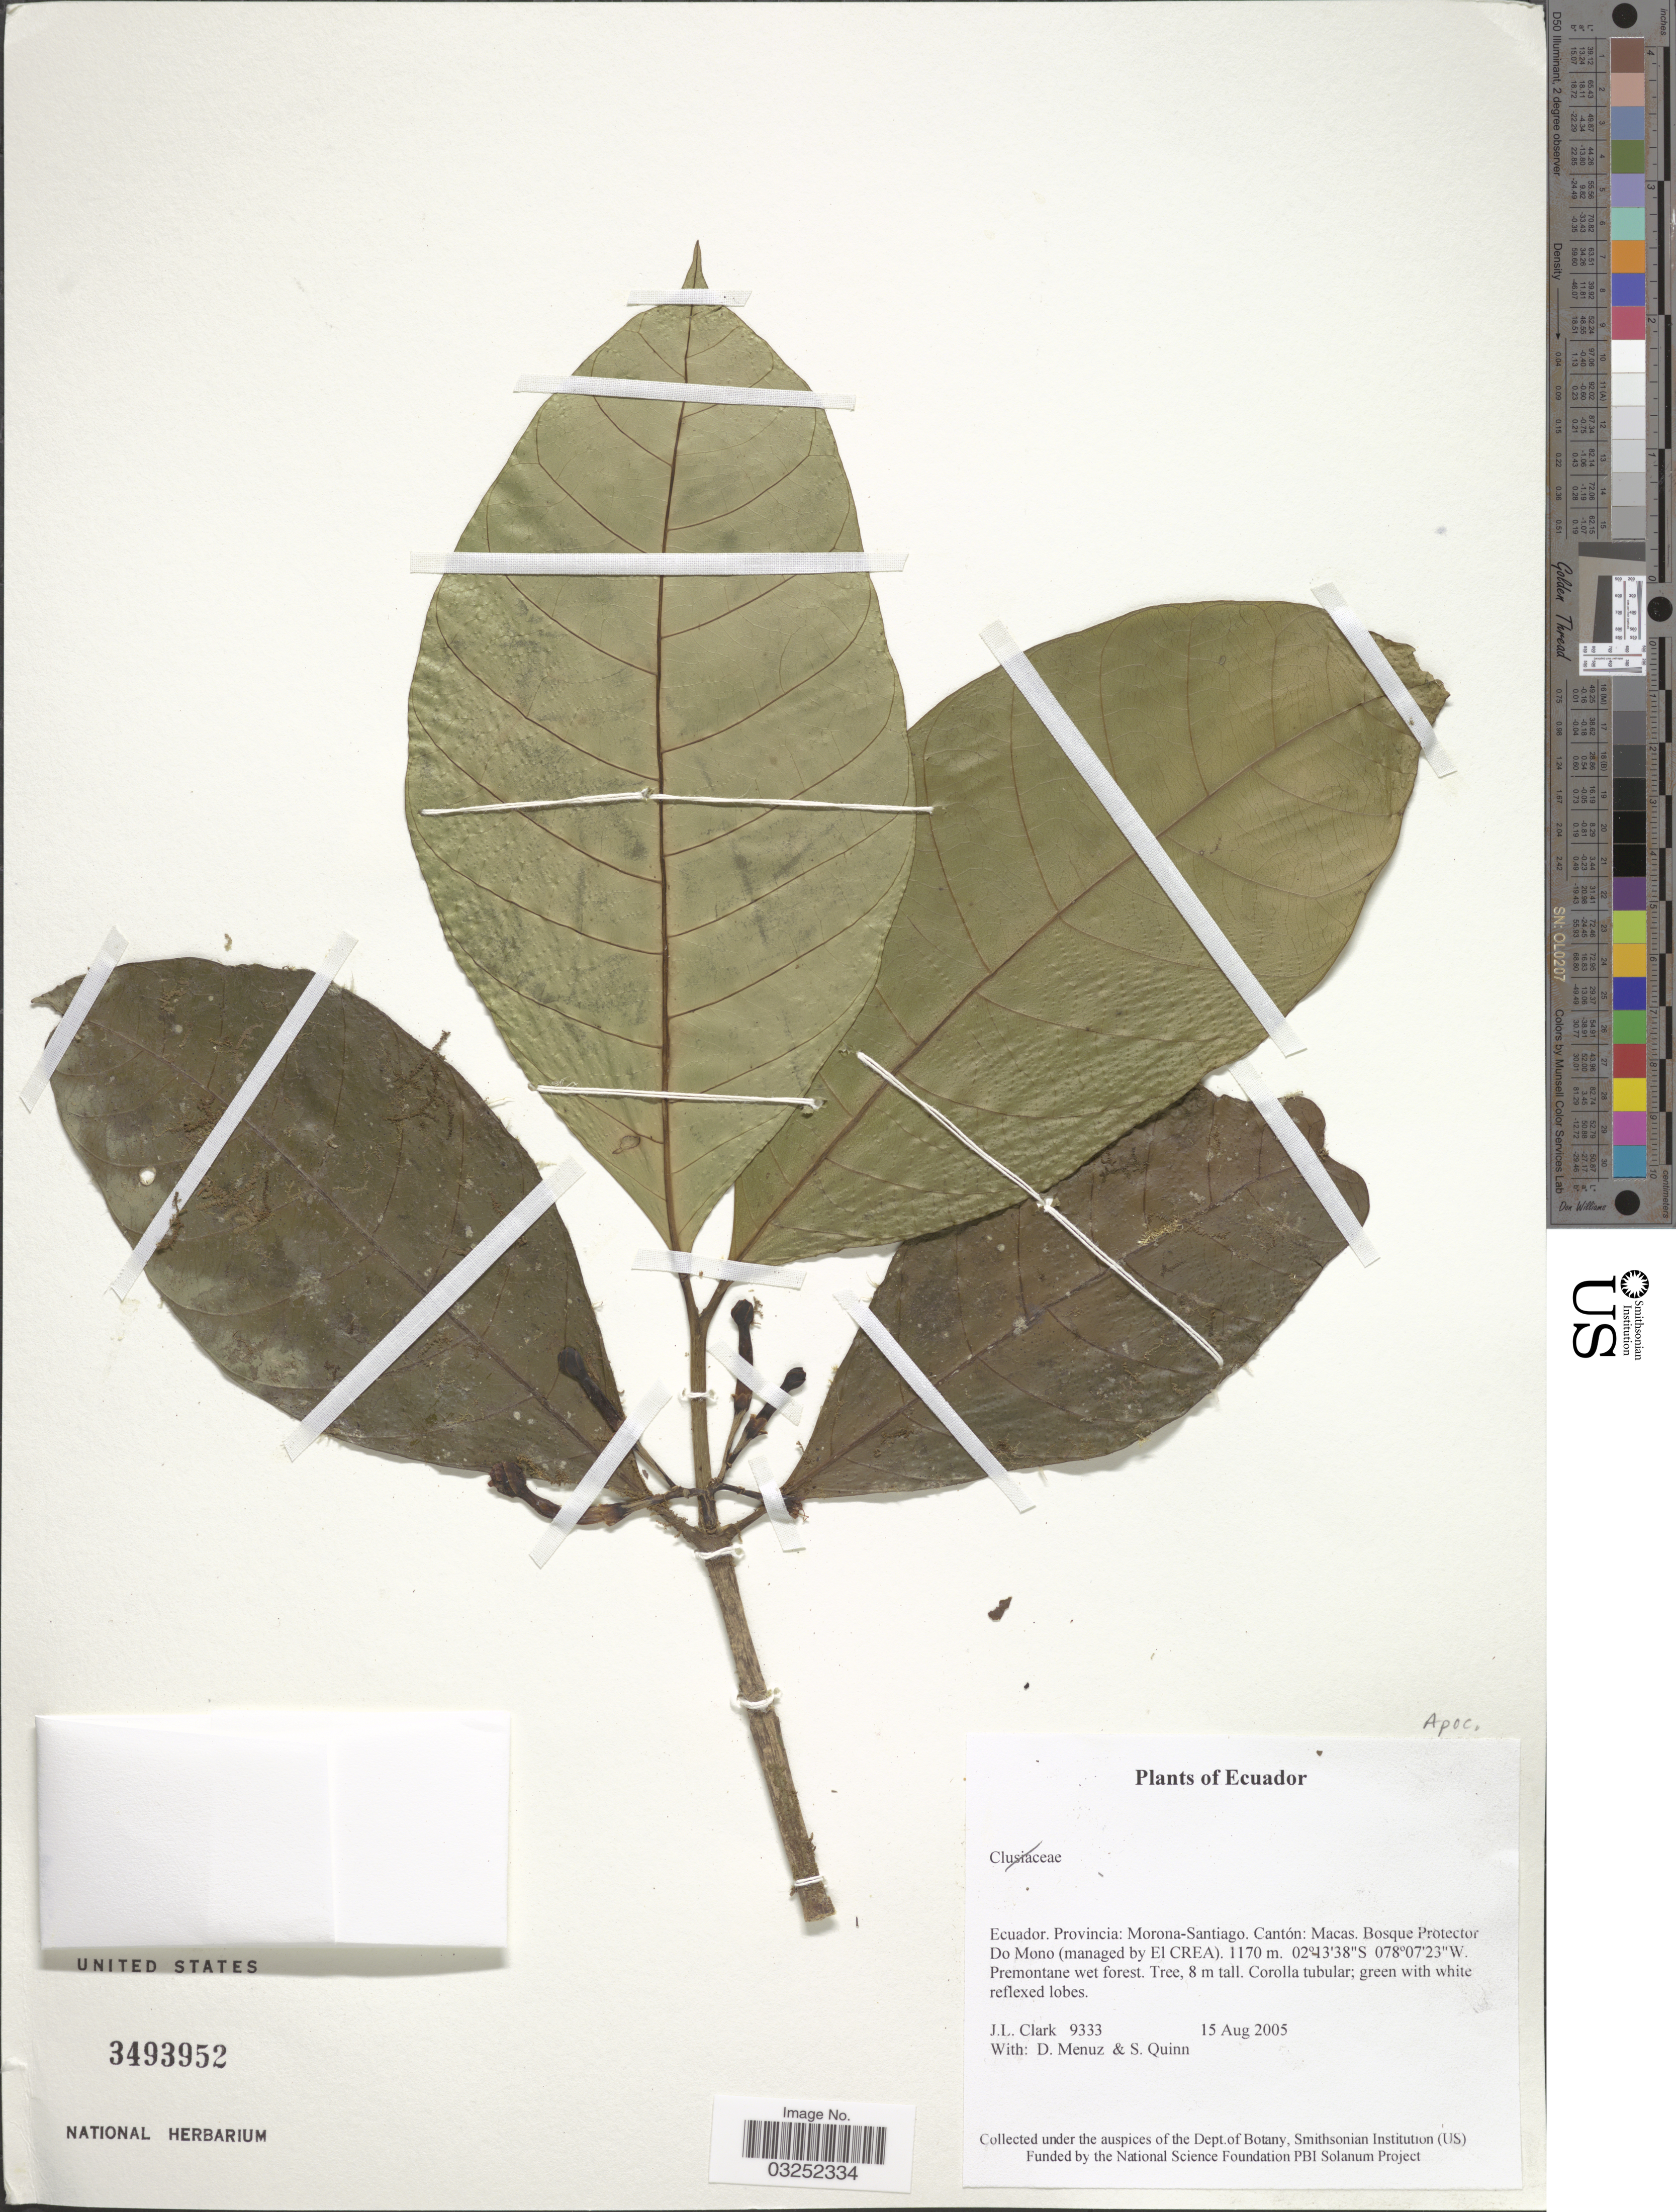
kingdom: Plantae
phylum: Tracheophyta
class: Magnoliopsida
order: Gentianales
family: Apocynaceae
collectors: J. L. Clark, D. Menuz & S. Quinn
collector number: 9333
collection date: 2005-08-15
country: Ecuador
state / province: Morona-Santiago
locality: Cantón: Macas. Bosque Protector Do Mono (managed by El Crea).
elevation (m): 1170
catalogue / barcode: US 3493952